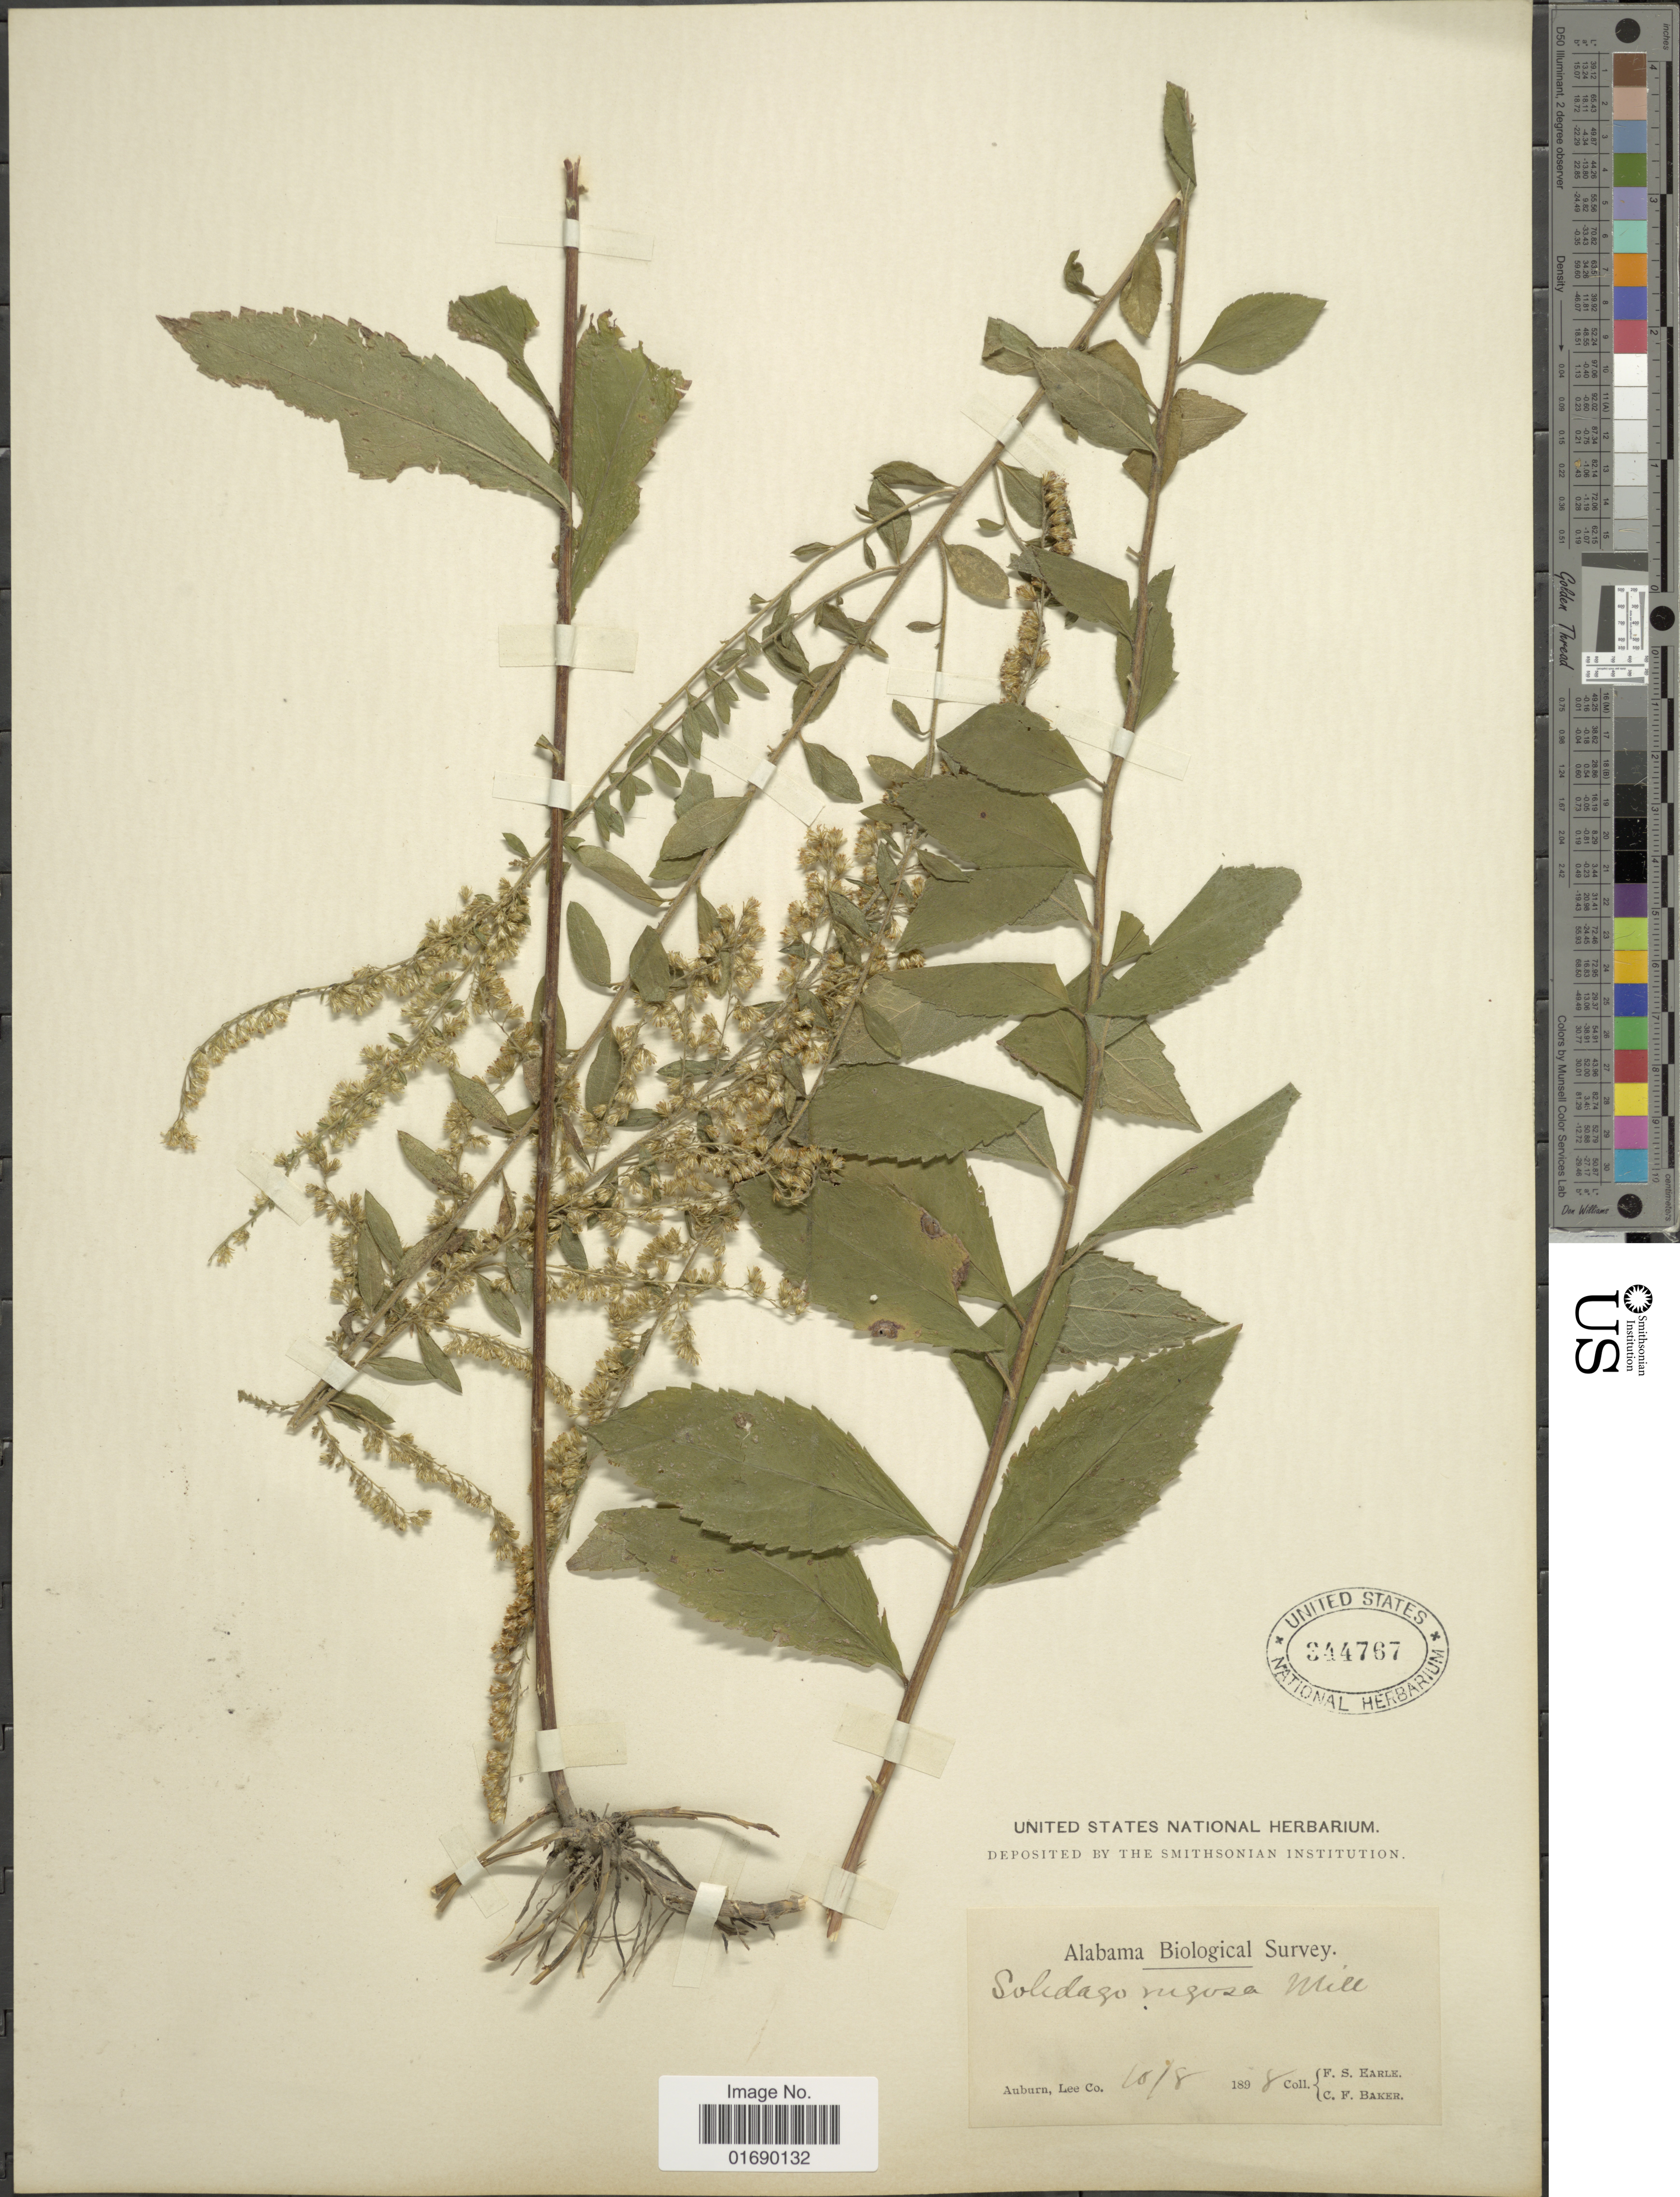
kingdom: Plantae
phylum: Tracheophyta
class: Magnoliopsida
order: Asterales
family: Asteraceae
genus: Solidago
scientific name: Solidago rugosa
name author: Mill.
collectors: F. S. Earle & C. F. Baker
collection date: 1898-08-10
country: United States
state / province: Alabama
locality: Auburn, Lee Co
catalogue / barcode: US 344767